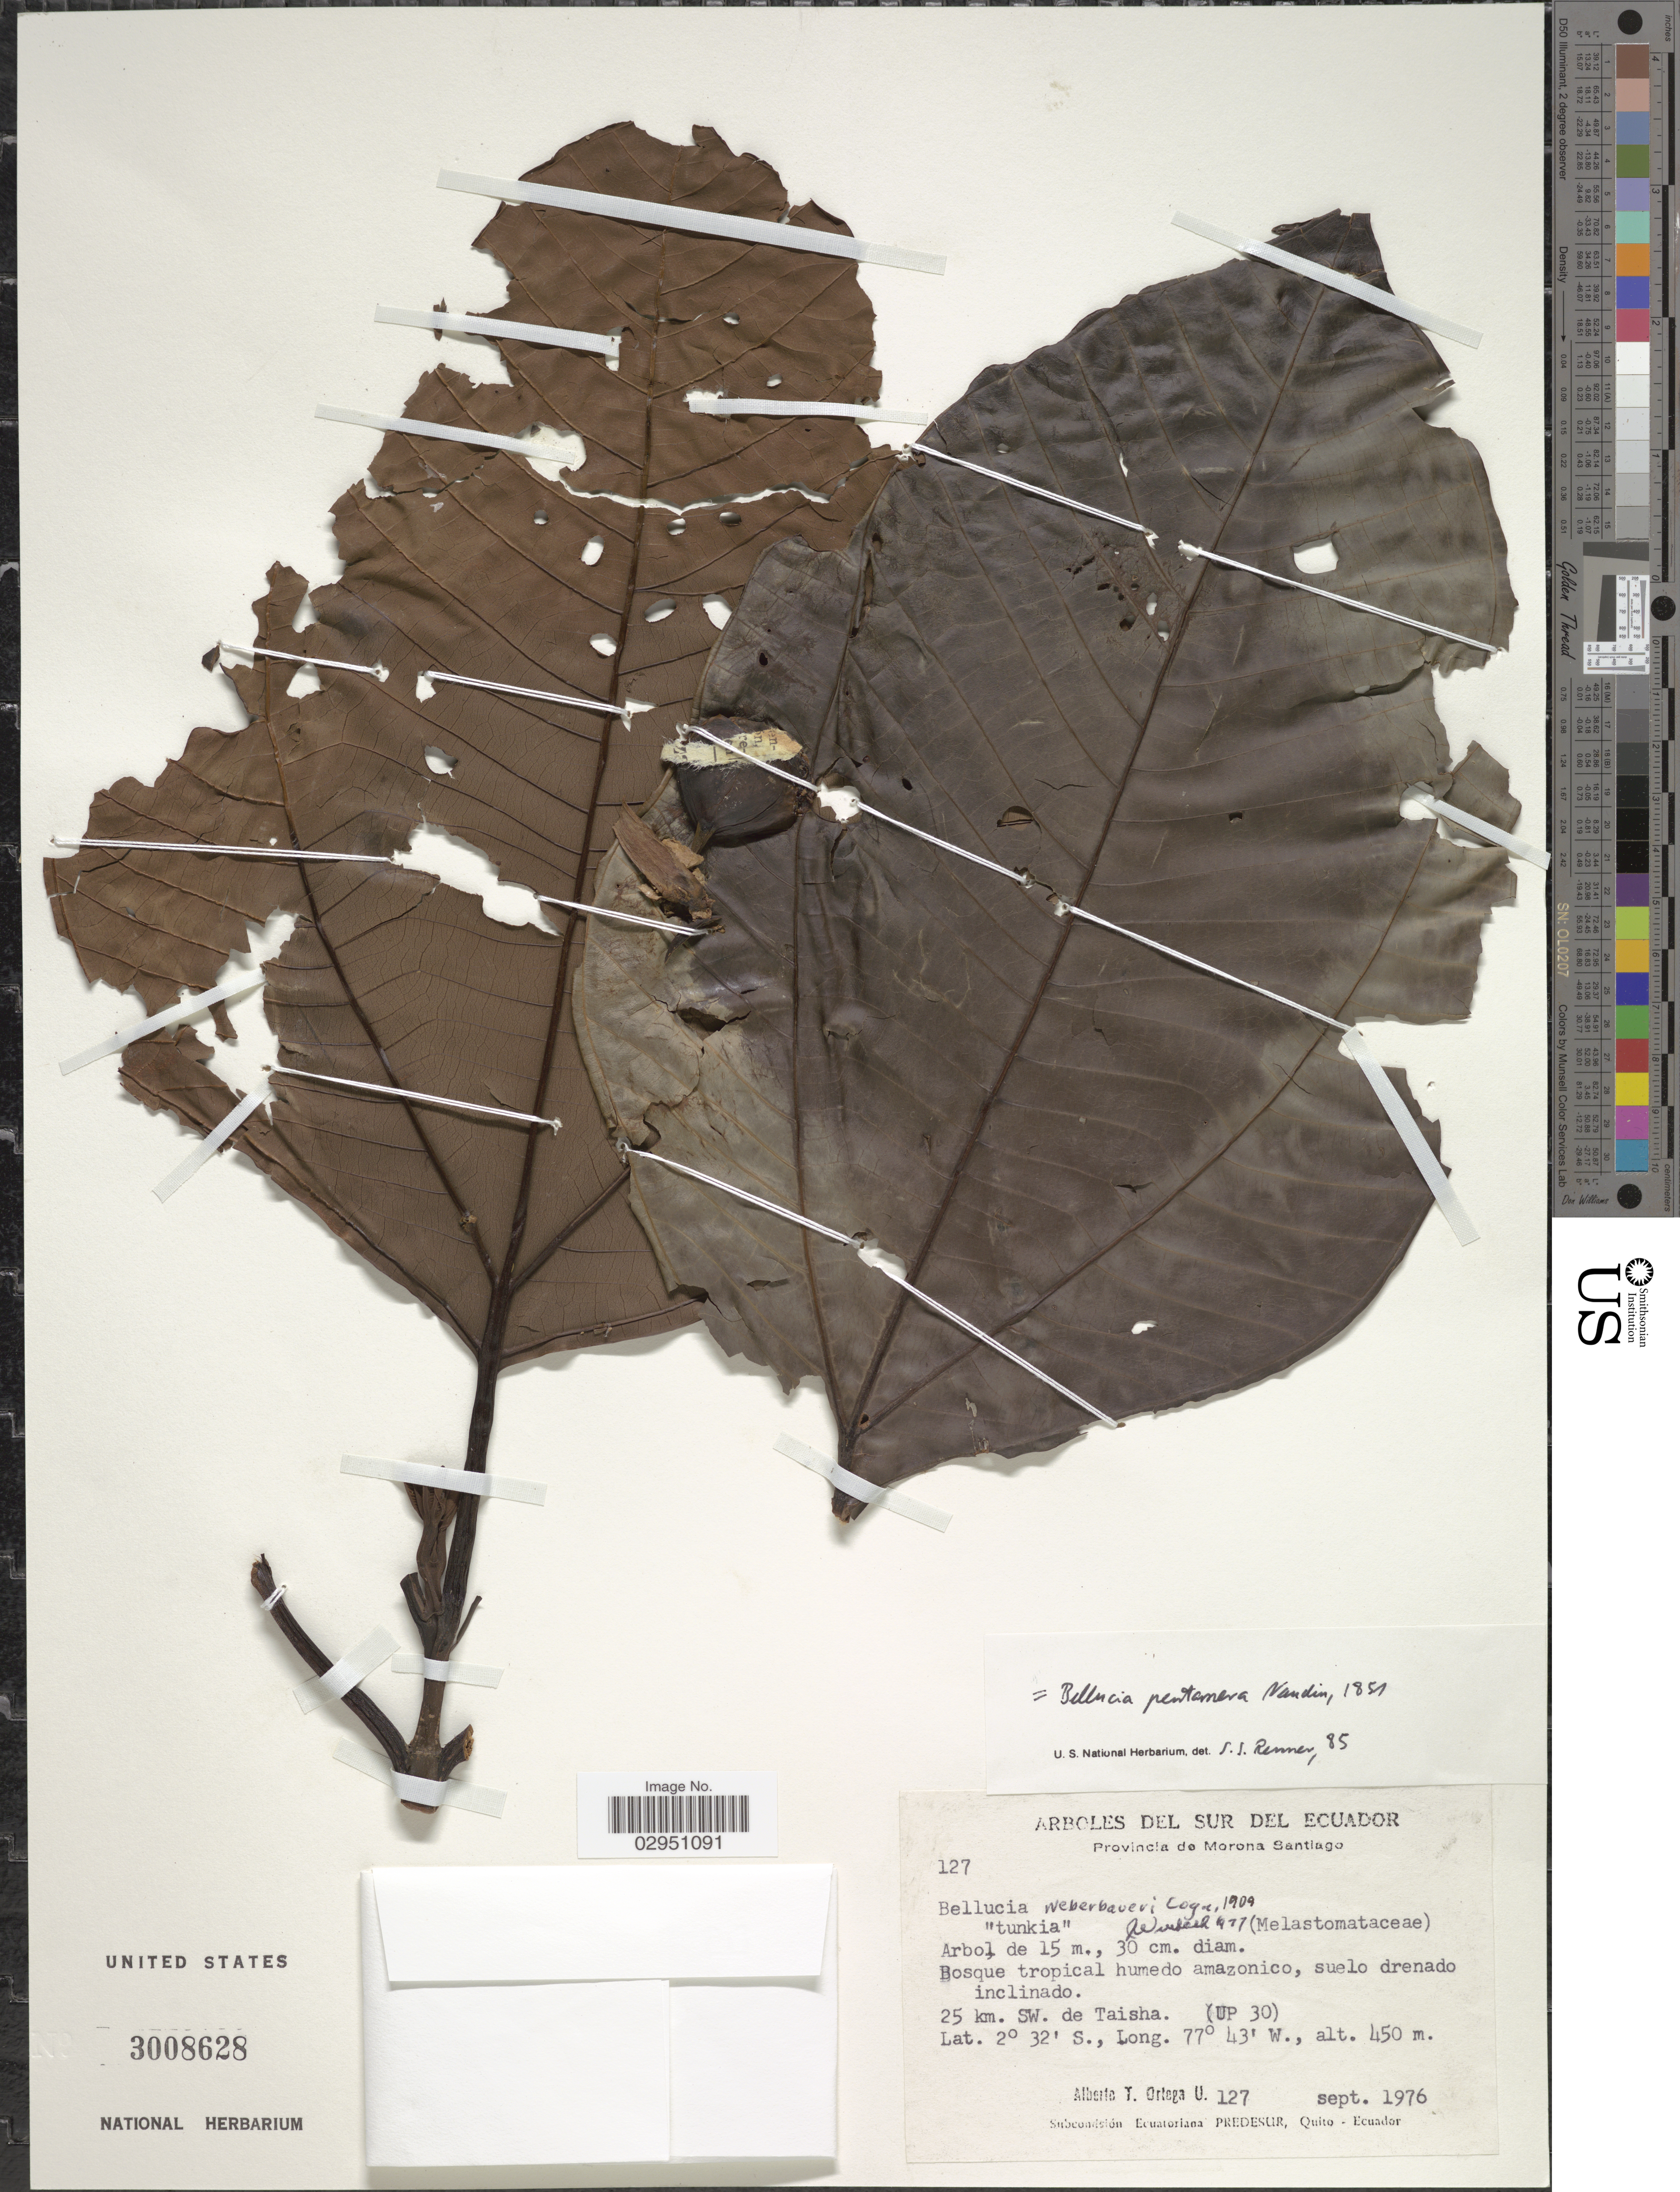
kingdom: Plantae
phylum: Tracheophyta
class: Magnoliopsida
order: Myrtales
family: Melastomataceae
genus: Bellucia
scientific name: Bellucia pentamera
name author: Naudin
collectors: A. T. Ortega U.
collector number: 127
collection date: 1976-09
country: Ecuador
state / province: Morona-Santiago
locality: Sur del Ecuador. 25 km. SW. de Taisha. (UP 30).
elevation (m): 450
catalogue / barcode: US 3008628